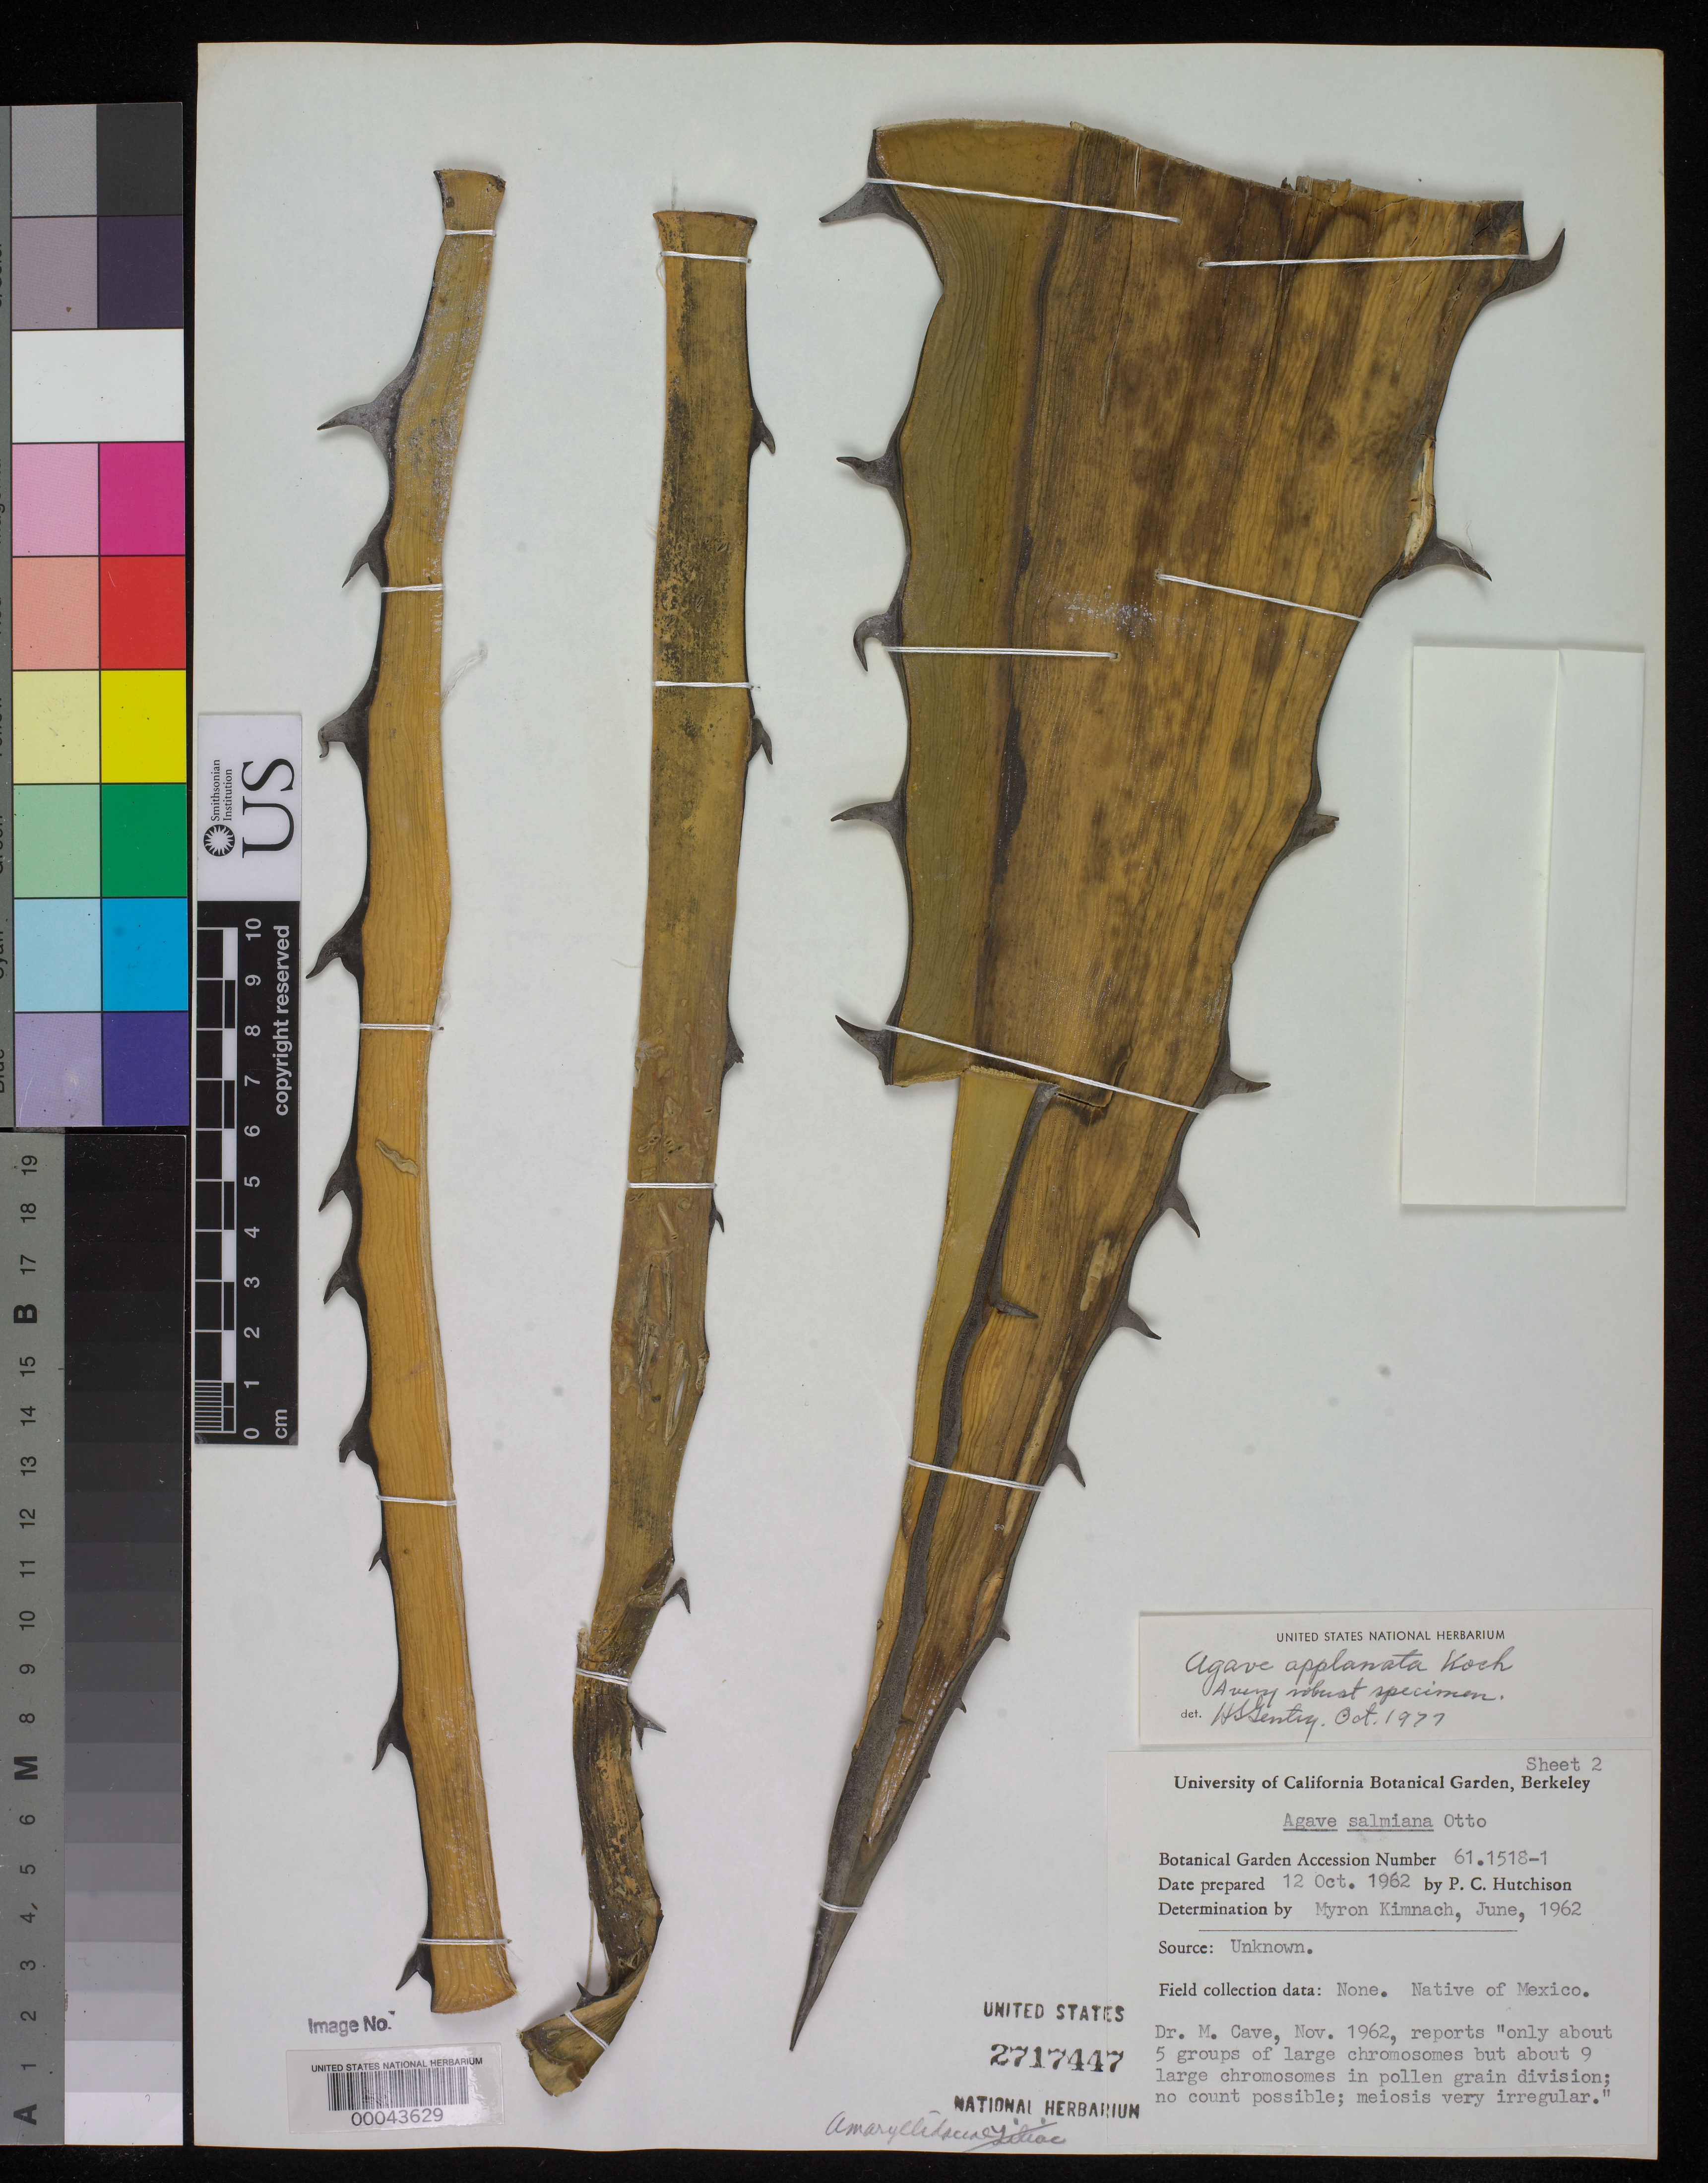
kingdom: Plantae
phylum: Tracheophyta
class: Liliopsida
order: Asparagales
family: Asparagaceae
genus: Agave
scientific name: Agave applanata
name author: Lem. ex Jacobi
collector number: Ucb # 61.1518-1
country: Mexico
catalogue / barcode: US 2717447